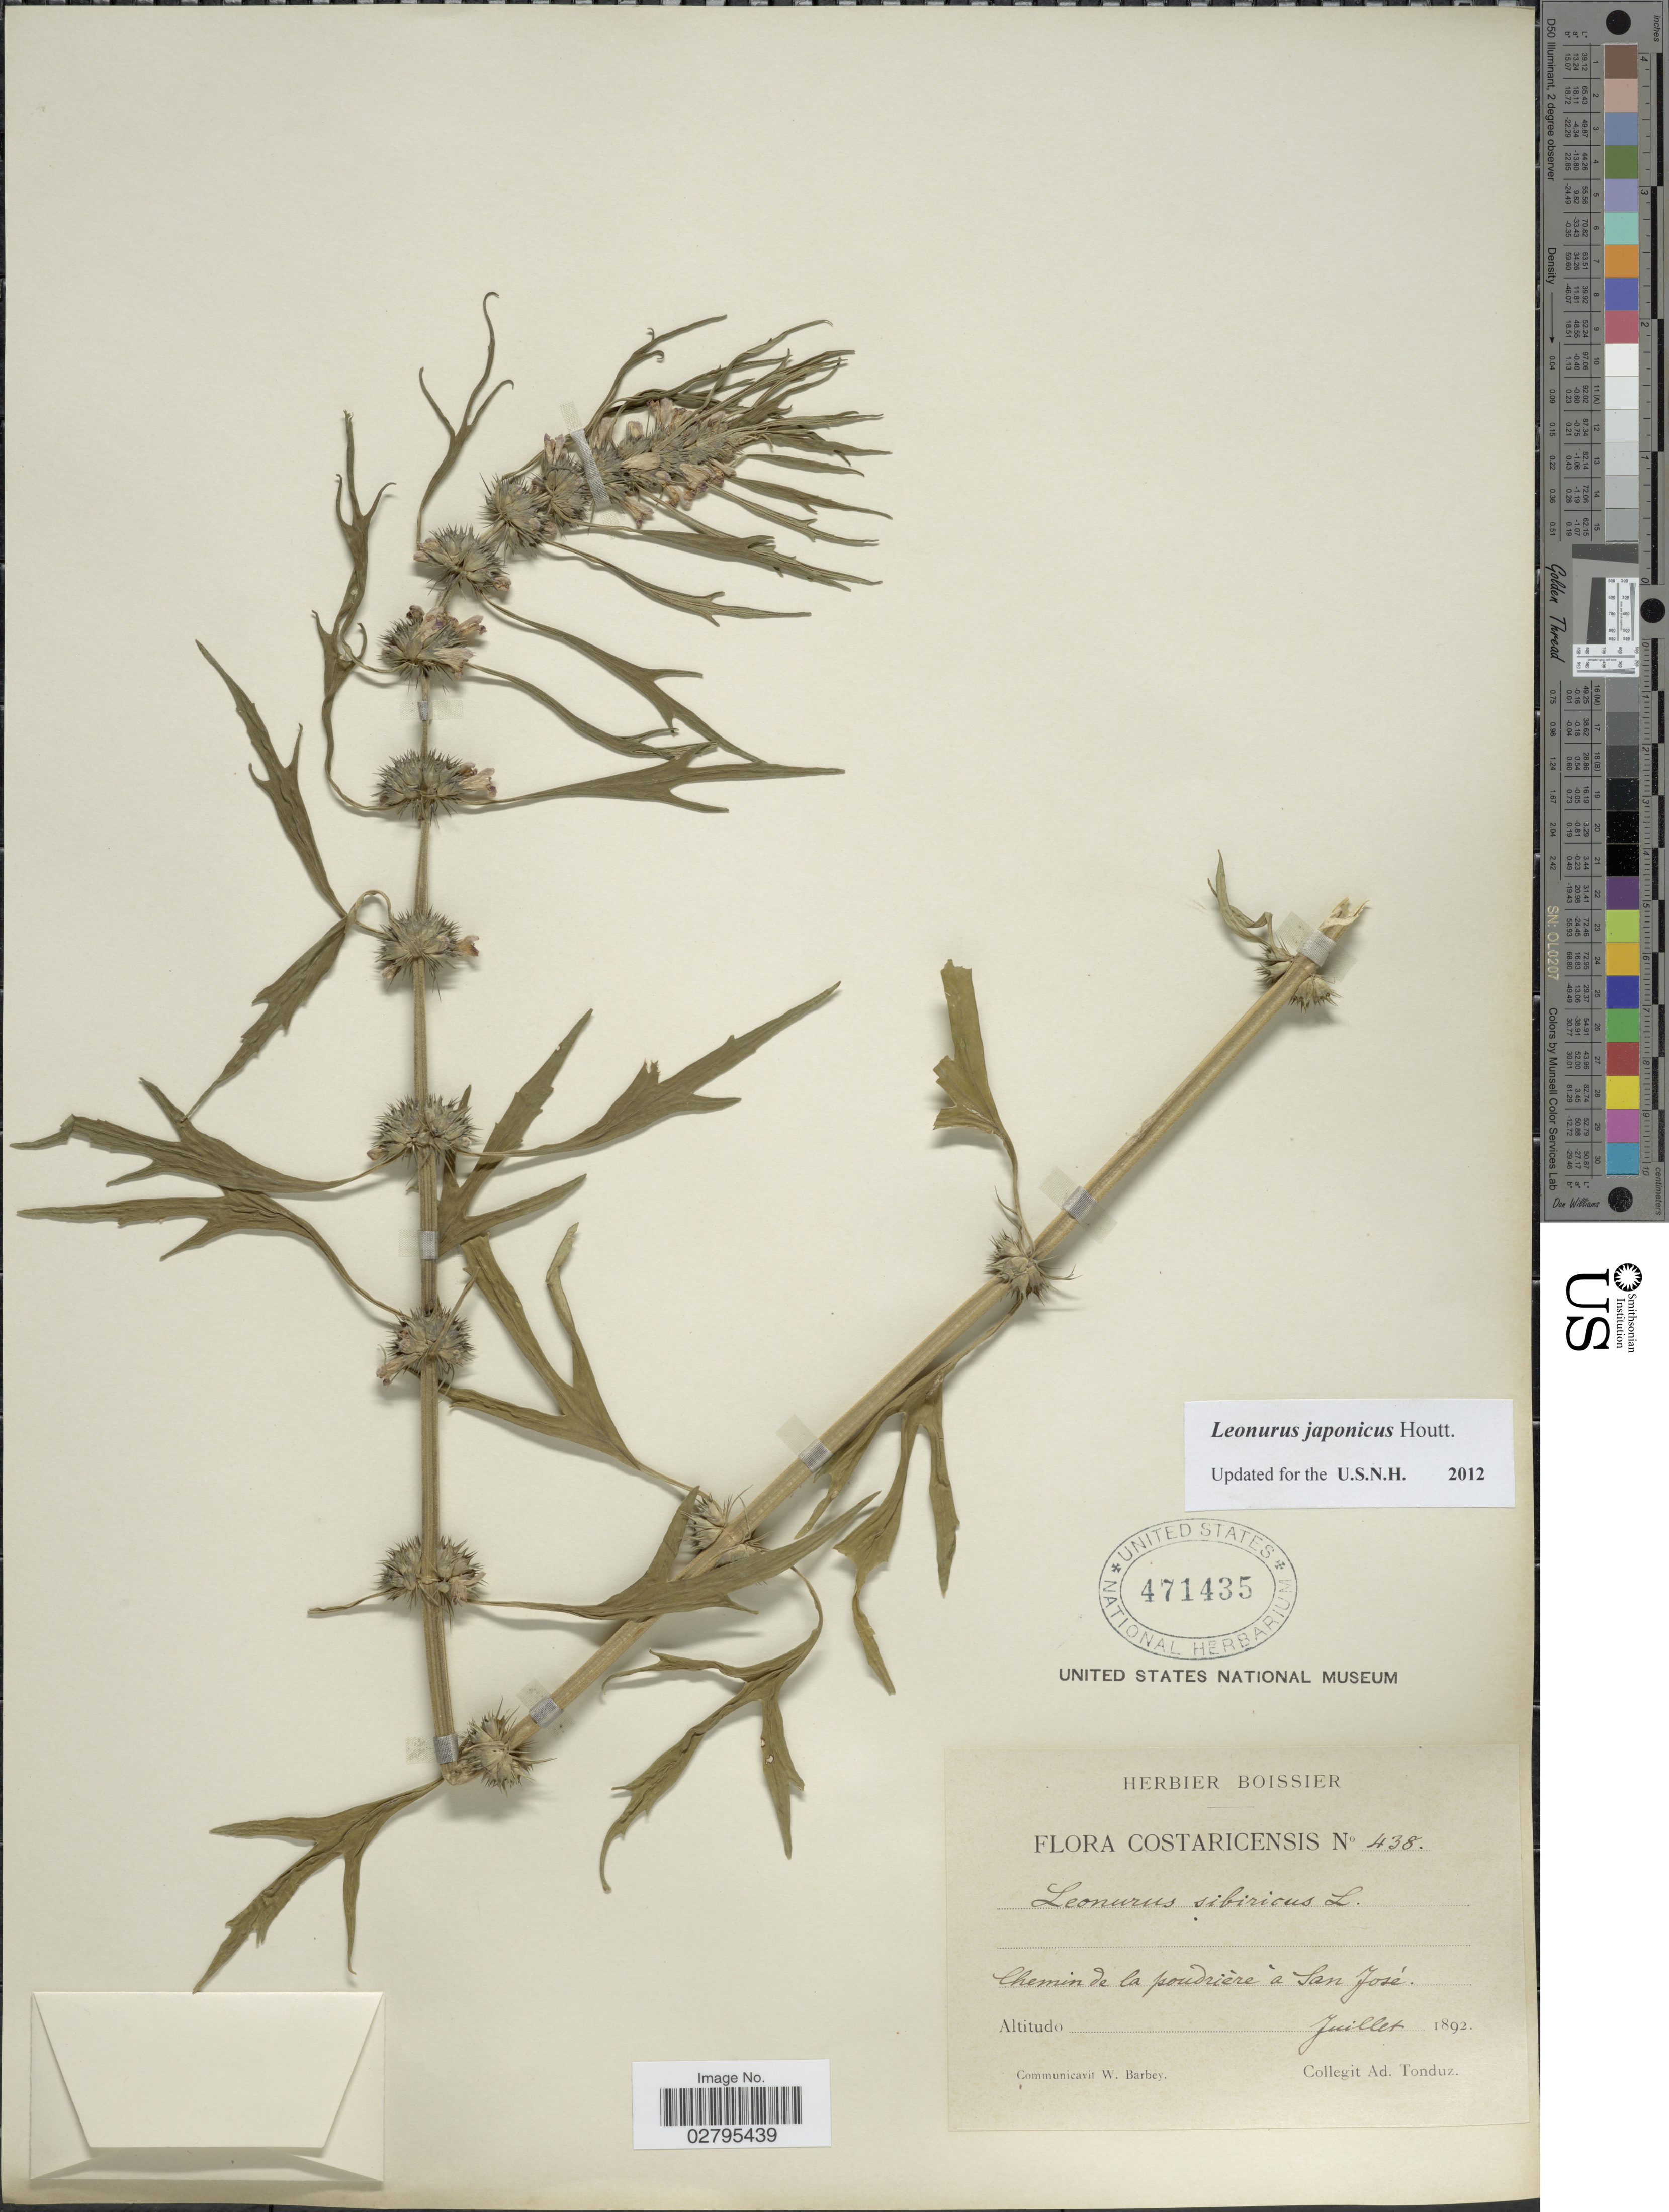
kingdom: Plantae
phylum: Tracheophyta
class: Magnoliopsida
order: Lamiales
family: Lamiaceae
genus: Leonurus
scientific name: Leonurus japonicus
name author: Houtt.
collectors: A. Tonduz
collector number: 438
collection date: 1892-07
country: Costa Rica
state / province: San José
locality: Chemin de la Poudrière à San José.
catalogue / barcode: US 471435